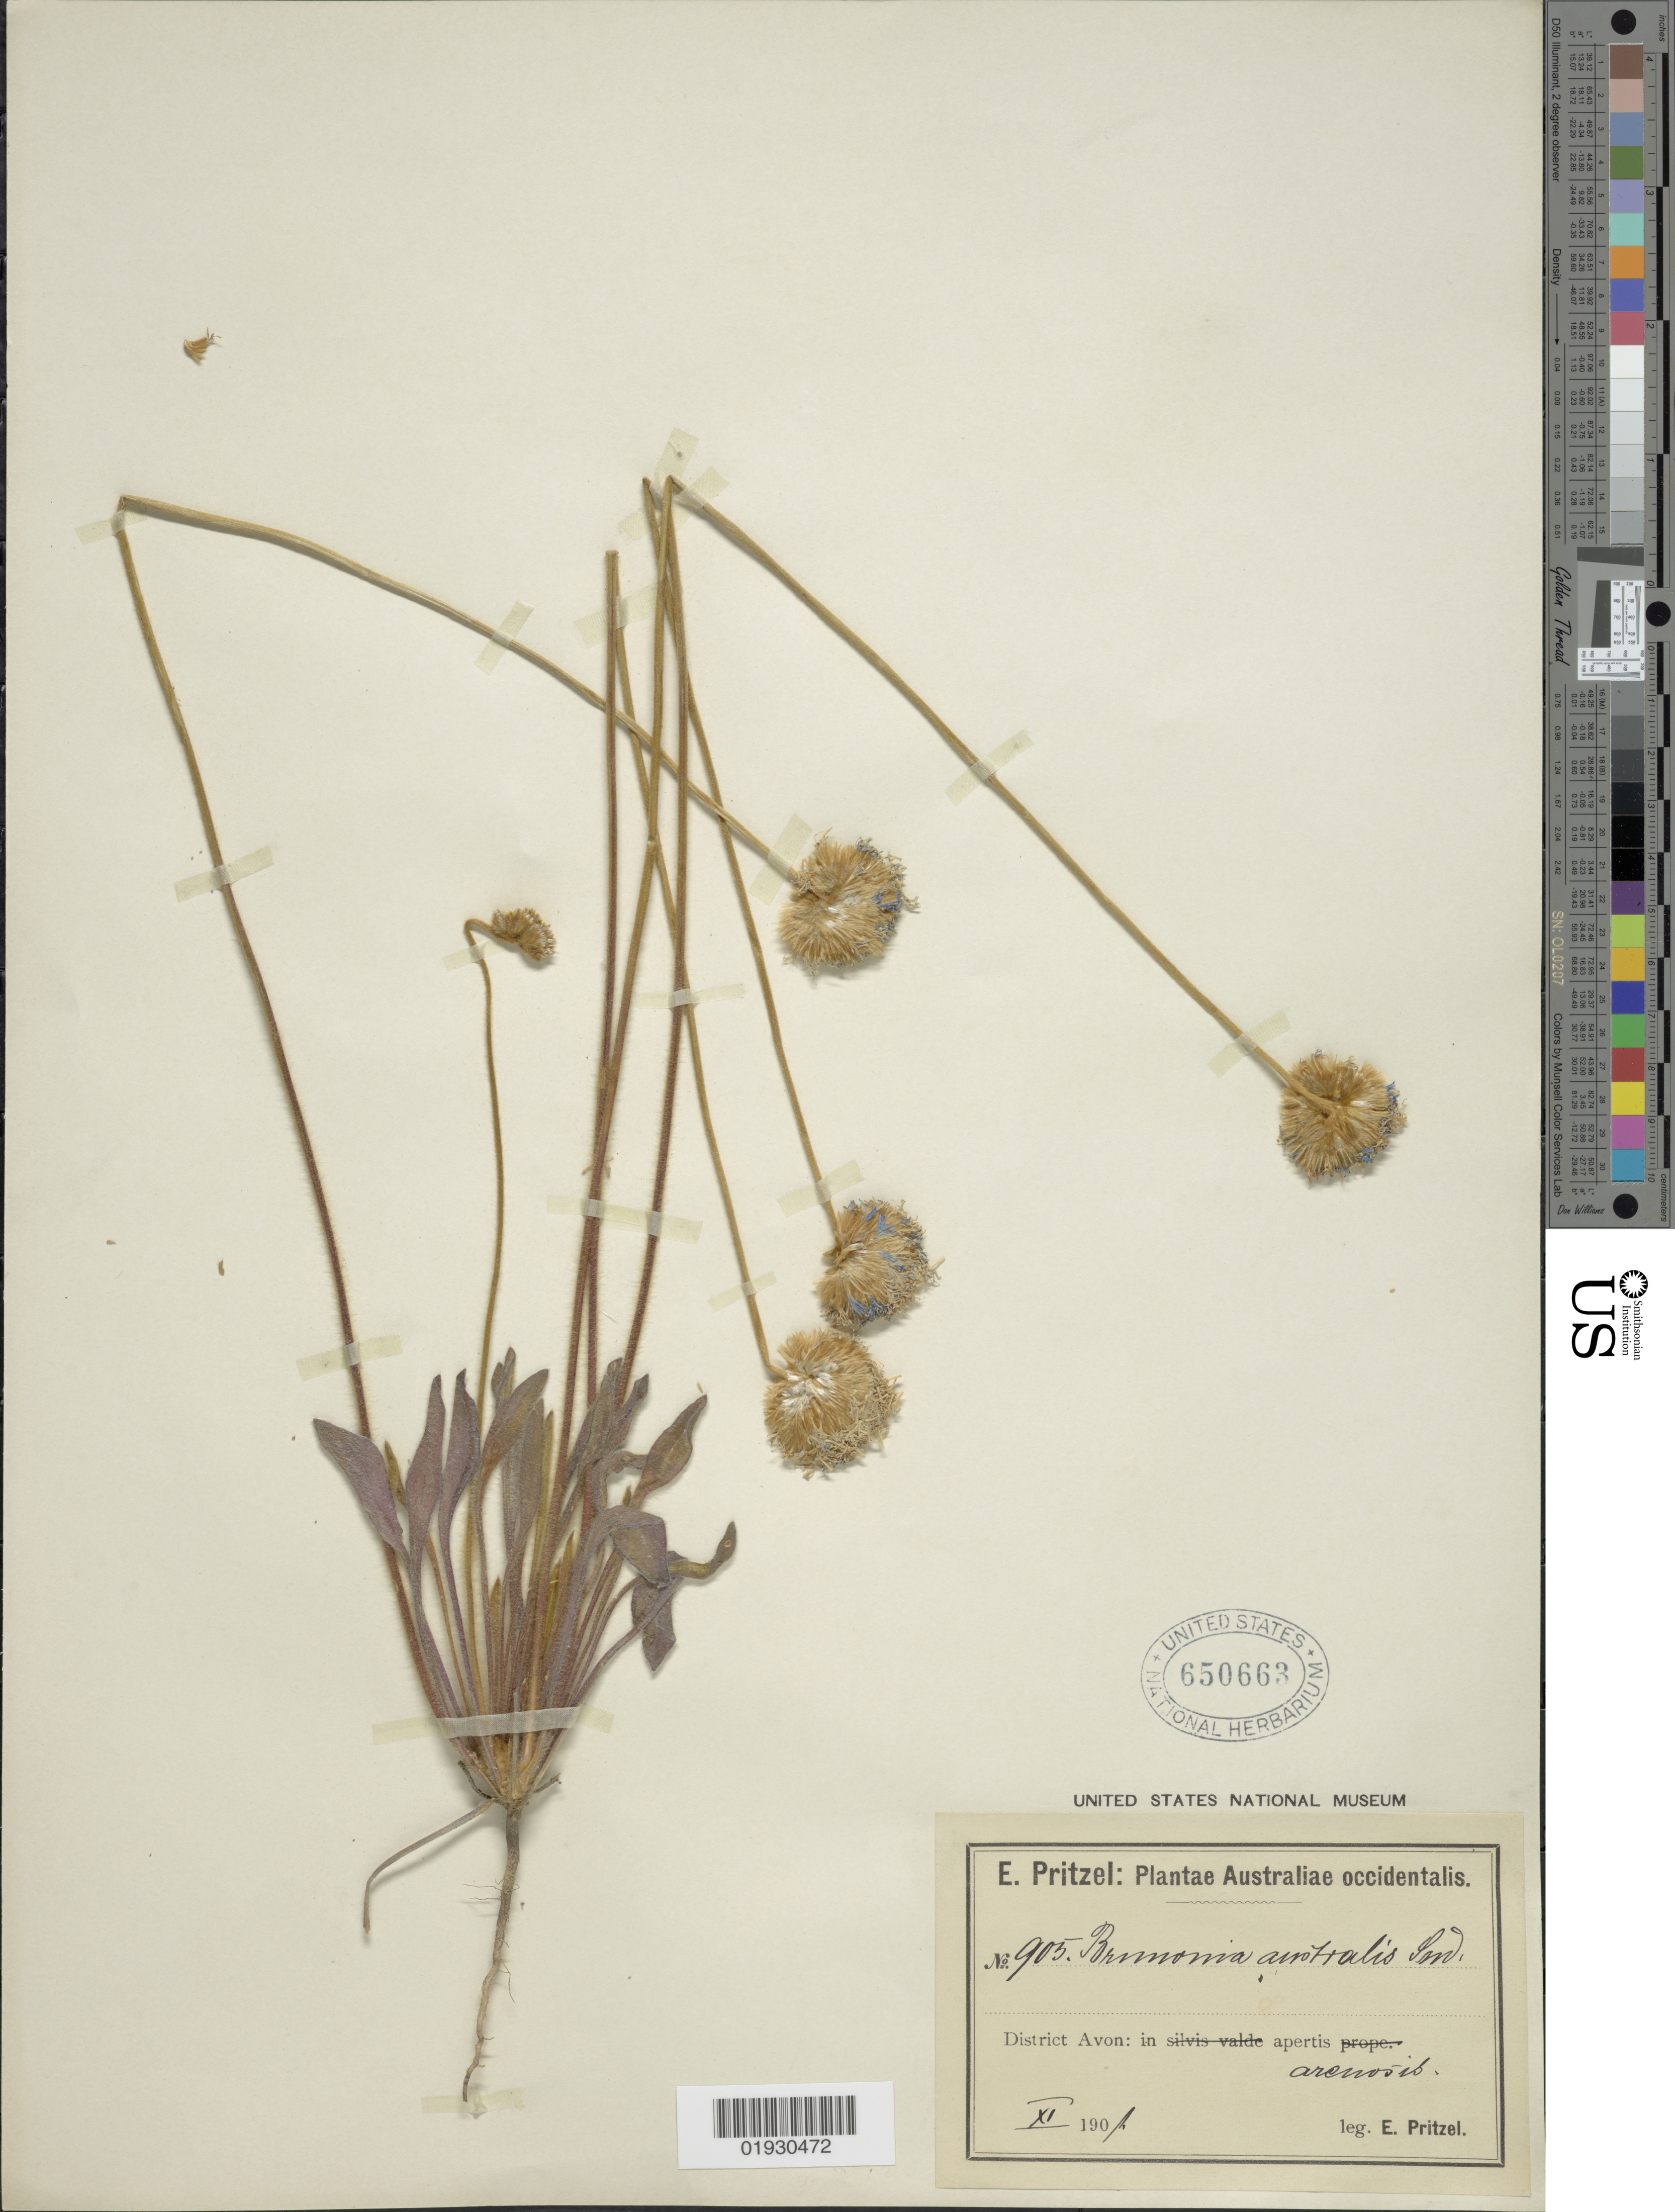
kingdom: Plantae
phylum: Tracheophyta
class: Magnoliopsida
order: Asterales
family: Goodeniaceae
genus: Brunonia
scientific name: Brunonia australis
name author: Sm. ex R. Br.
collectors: E. G. Pritzel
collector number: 905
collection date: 1901-11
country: Australia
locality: District Avon: in apertis arenosis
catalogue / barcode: US 650663